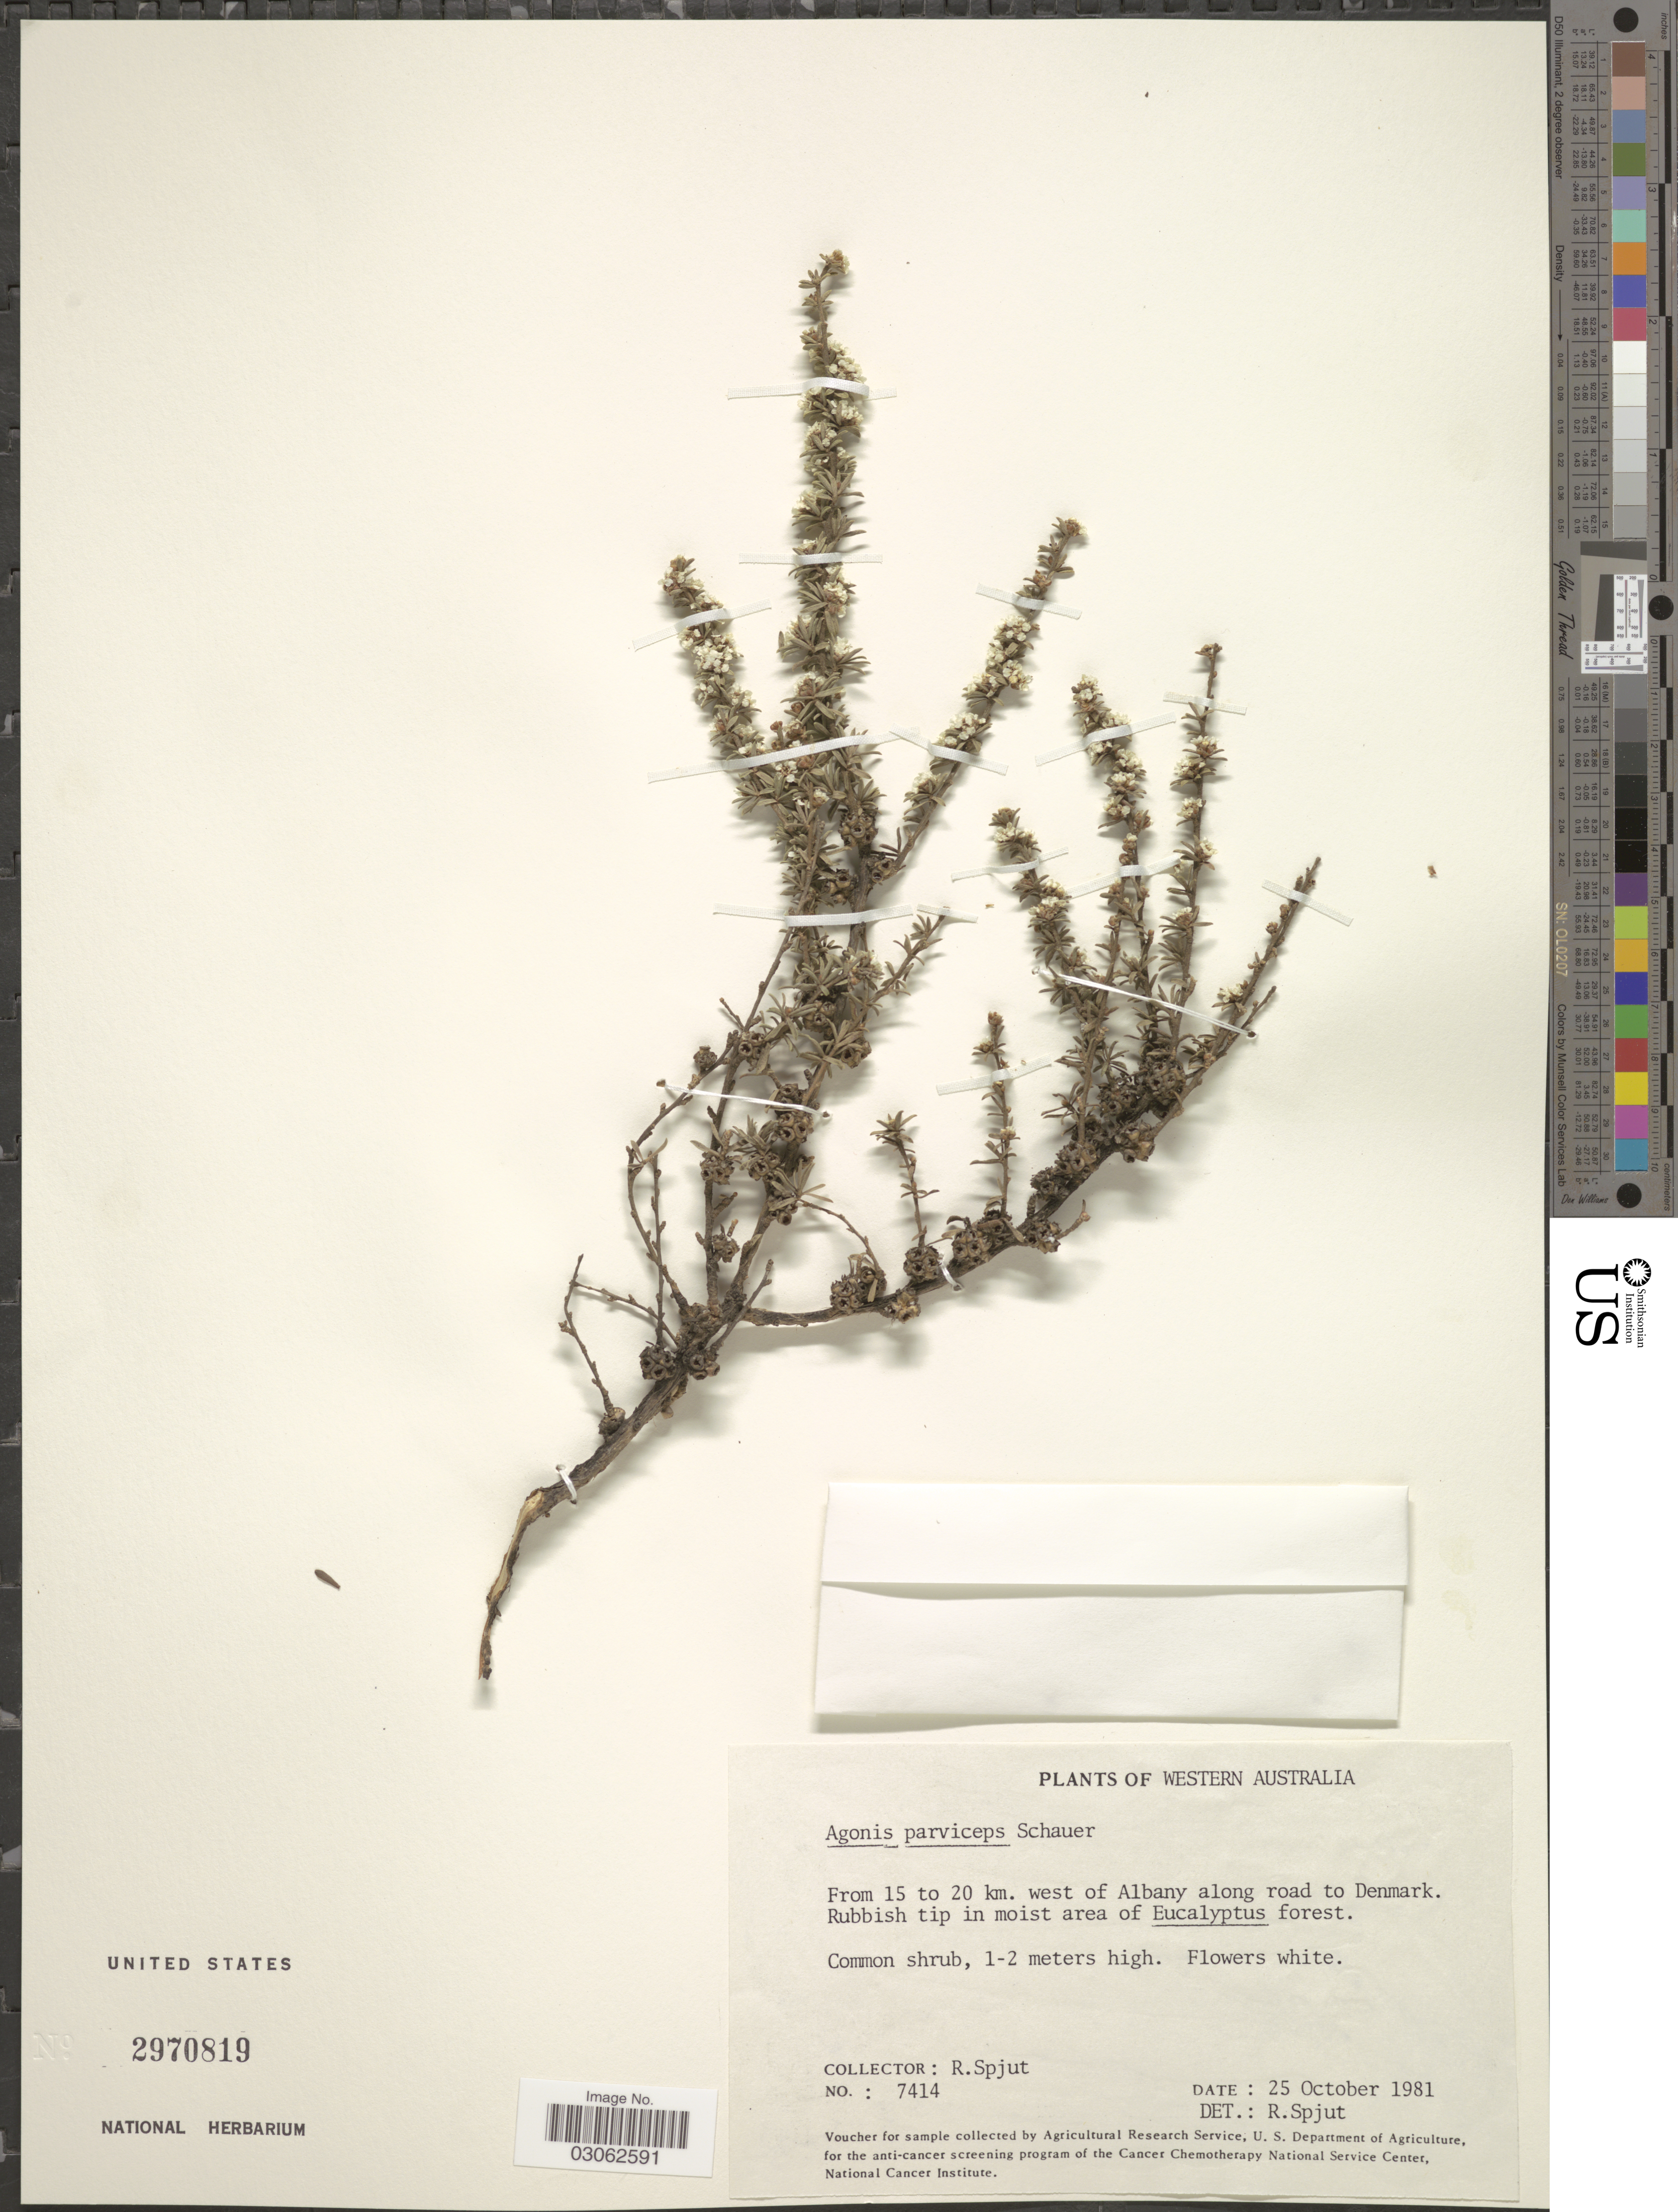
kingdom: Plantae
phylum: Tracheophyta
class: Magnoliopsida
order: Myrtales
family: Myrtaceae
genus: Taxandria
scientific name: Taxandria parviceps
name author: (Schauer) J.R. Wheeler & N.G. Marchant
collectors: R. Spjut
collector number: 7414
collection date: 1981-10-25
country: Australia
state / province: Western Australia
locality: From 15 to 20 km. west of Albany along road to Denmark.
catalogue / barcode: US 2970819